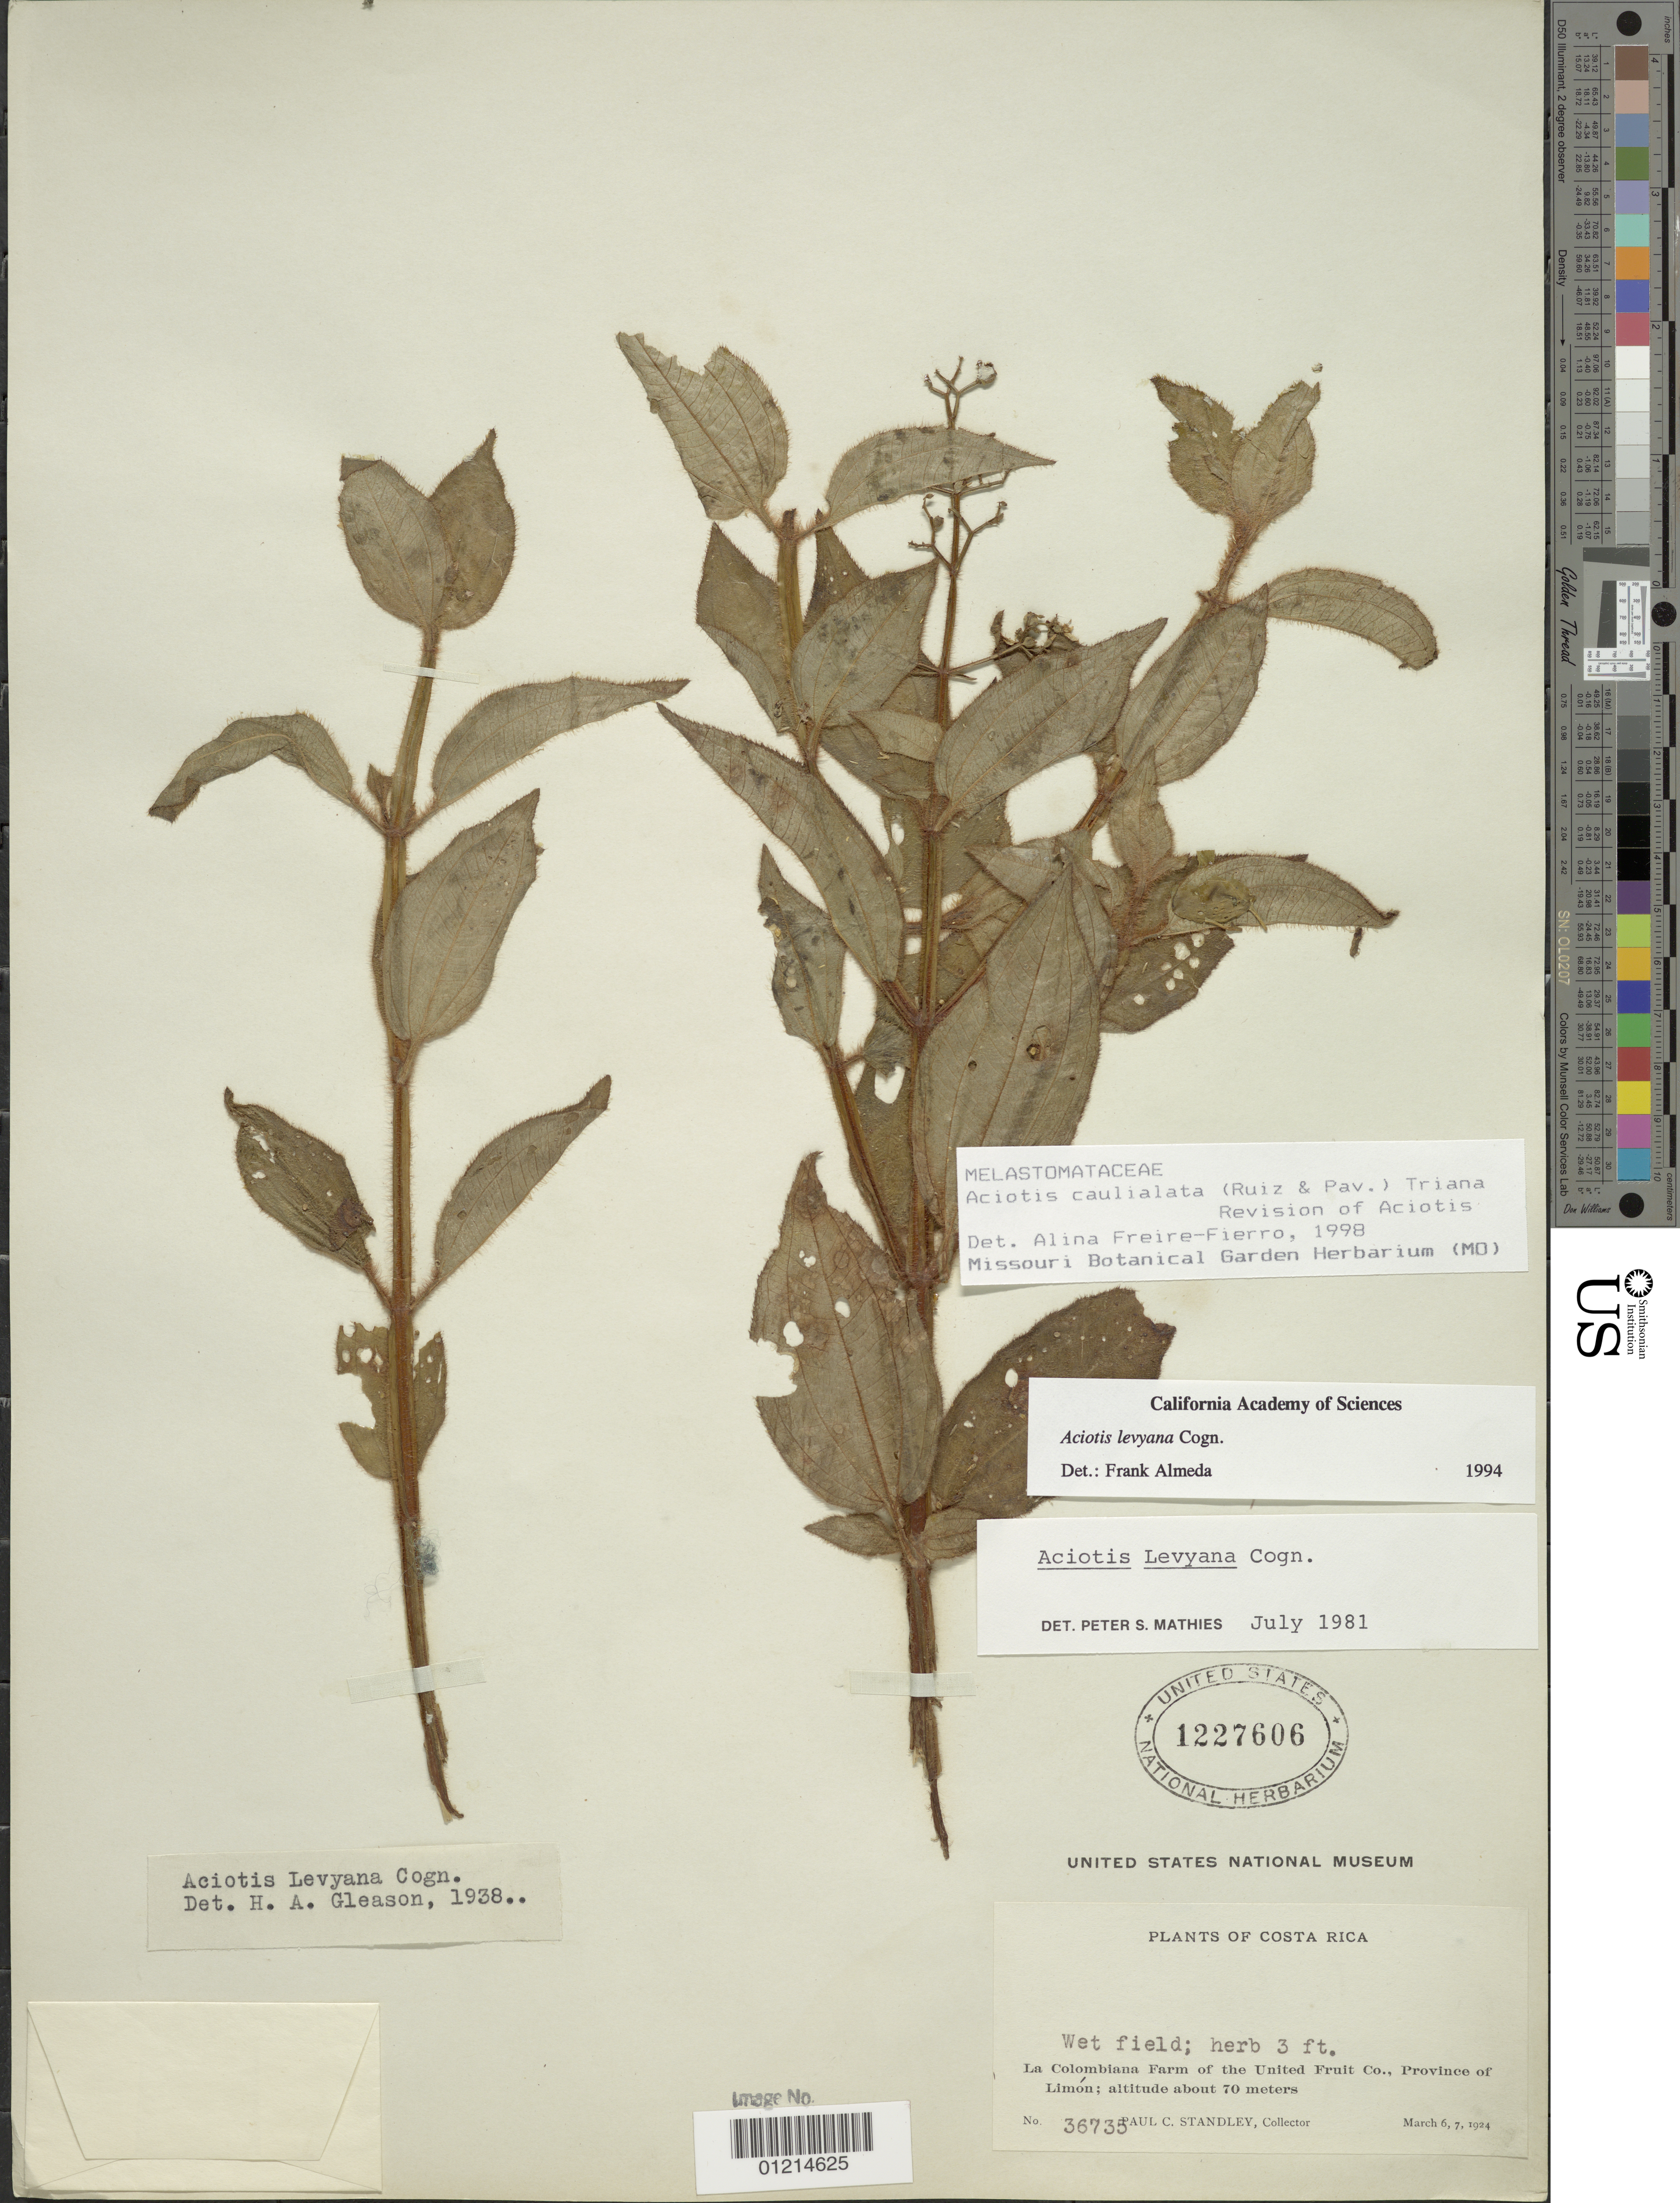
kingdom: Plantae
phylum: Tracheophyta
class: Magnoliopsida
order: Myrtales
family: Melastomataceae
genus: Aciotis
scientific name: Aciotis rubricaulis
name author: (Mart. ex DC.) Triana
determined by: Nunes da Silva, Diego, (RB), Jardim Botanico do Rio de Janeiro - Herbario (BRAZIL)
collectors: P. C. Standley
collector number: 36735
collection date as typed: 06 Mar 1924 and 07 Mar 1924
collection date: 1924-03-06,1924-03-07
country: Costa Rica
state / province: Limón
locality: La Colombiana Farm of the United Fruit Co.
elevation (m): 70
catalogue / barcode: US 1227606